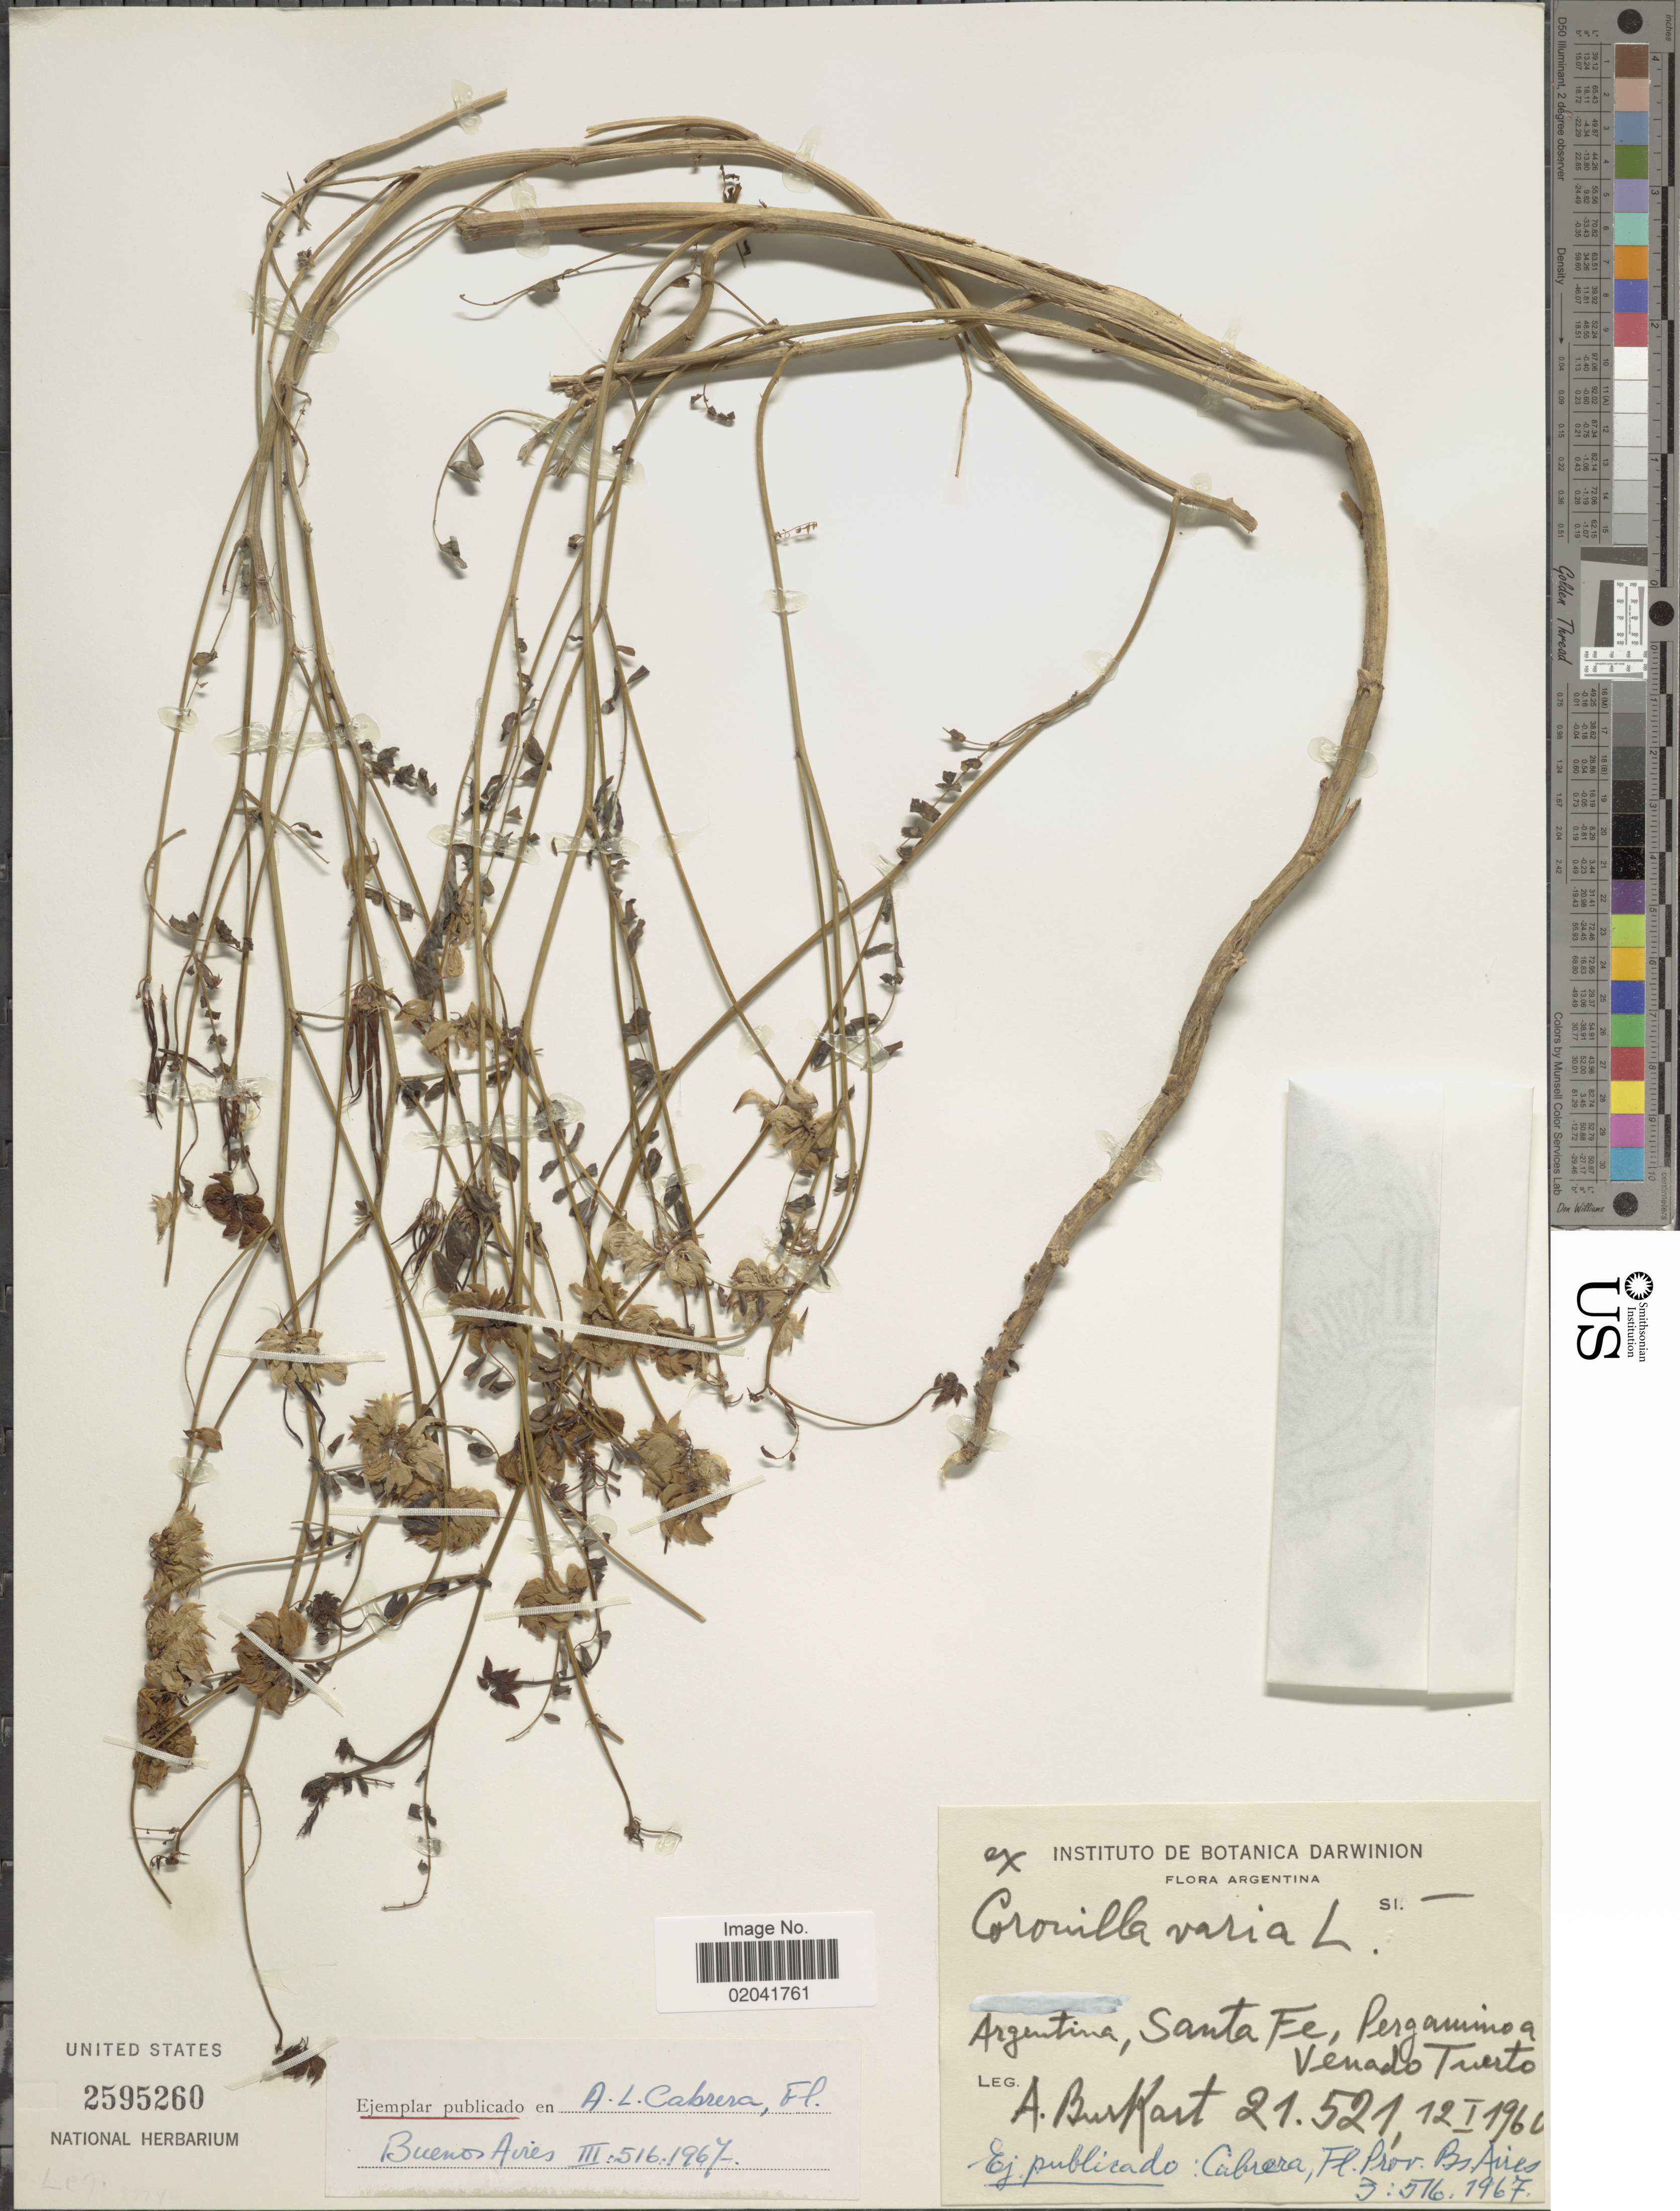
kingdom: Plantae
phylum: Tracheophyta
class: Magnoliopsida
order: Fabales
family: Fabaceae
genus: Coronilla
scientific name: Coronilla varia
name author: L.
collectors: A. E. Burkart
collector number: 21521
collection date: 1960-01-12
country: Argentina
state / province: Santa Fe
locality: Pergamino a Venado Tuerto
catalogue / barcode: US 2595260